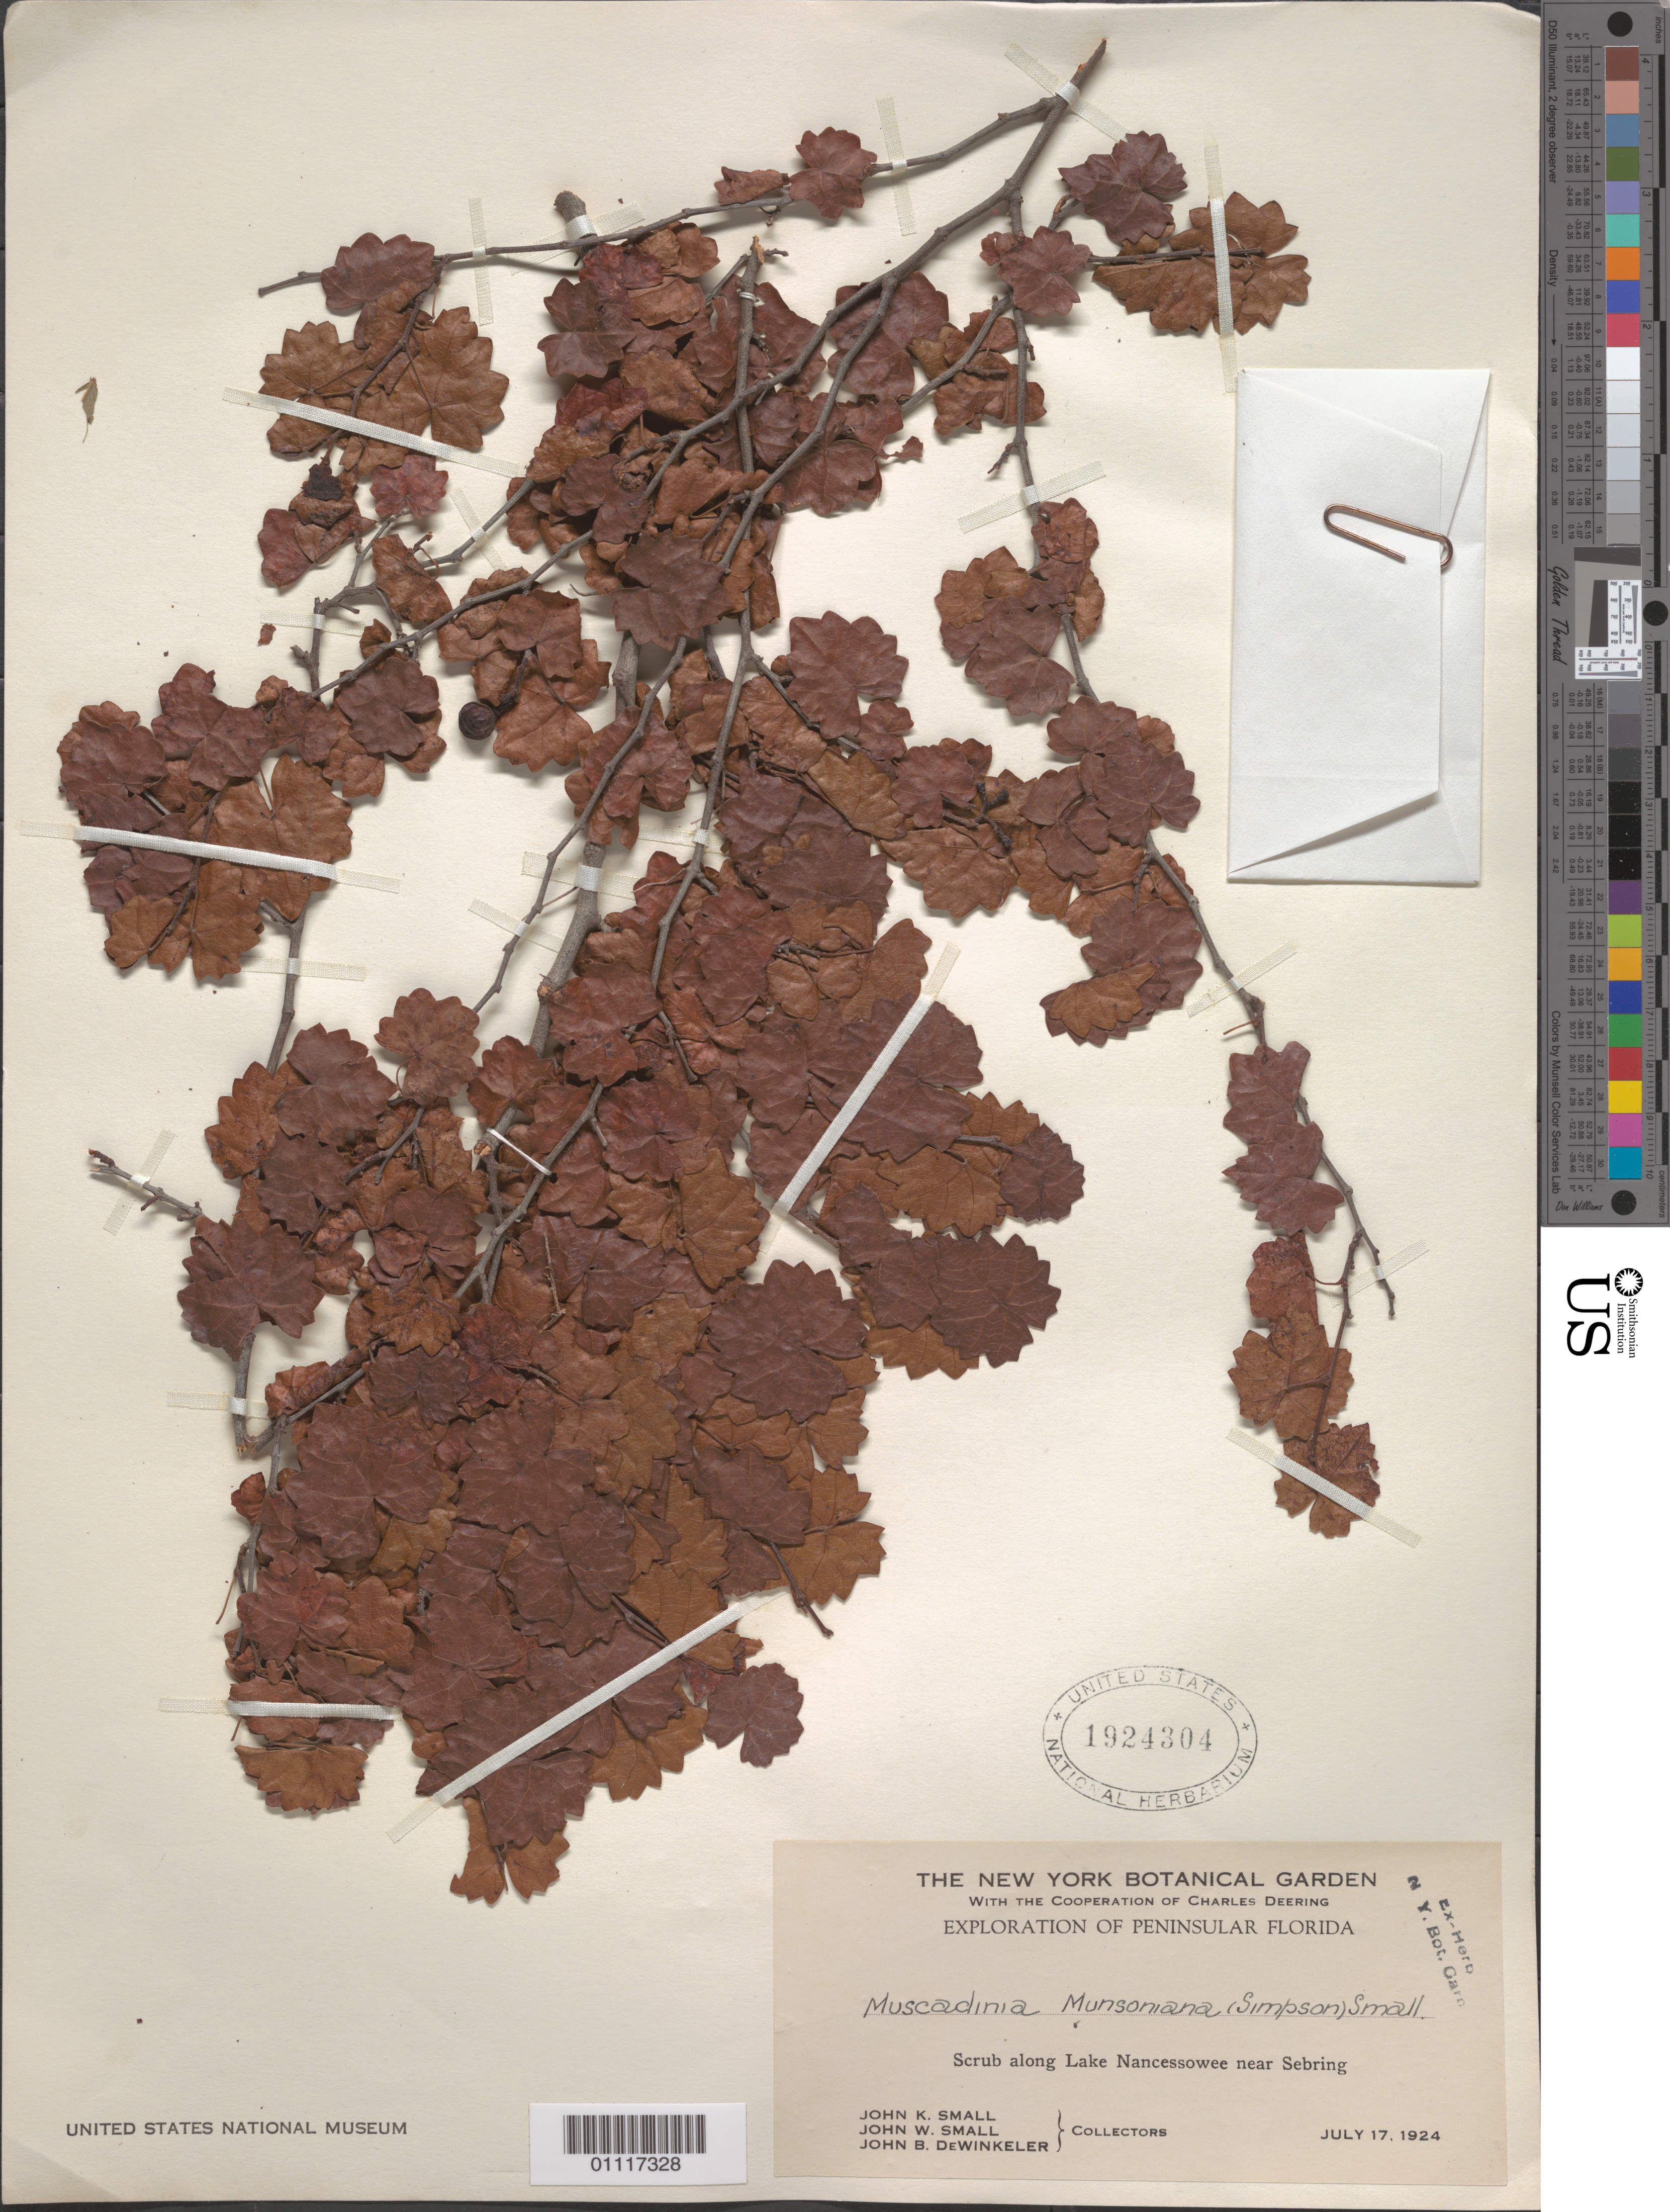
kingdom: Plantae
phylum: Tracheophyta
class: Magnoliopsida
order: Vitales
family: Vitaceae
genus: Vitis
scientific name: Vitis munsoniana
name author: J.H. Simpson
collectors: J. K. Small, J. W. Small & J. Dewinkeler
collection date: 1924-07-17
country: United States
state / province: Florida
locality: Scrub along Lake Nancessowee near Sebring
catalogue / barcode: US 1924304